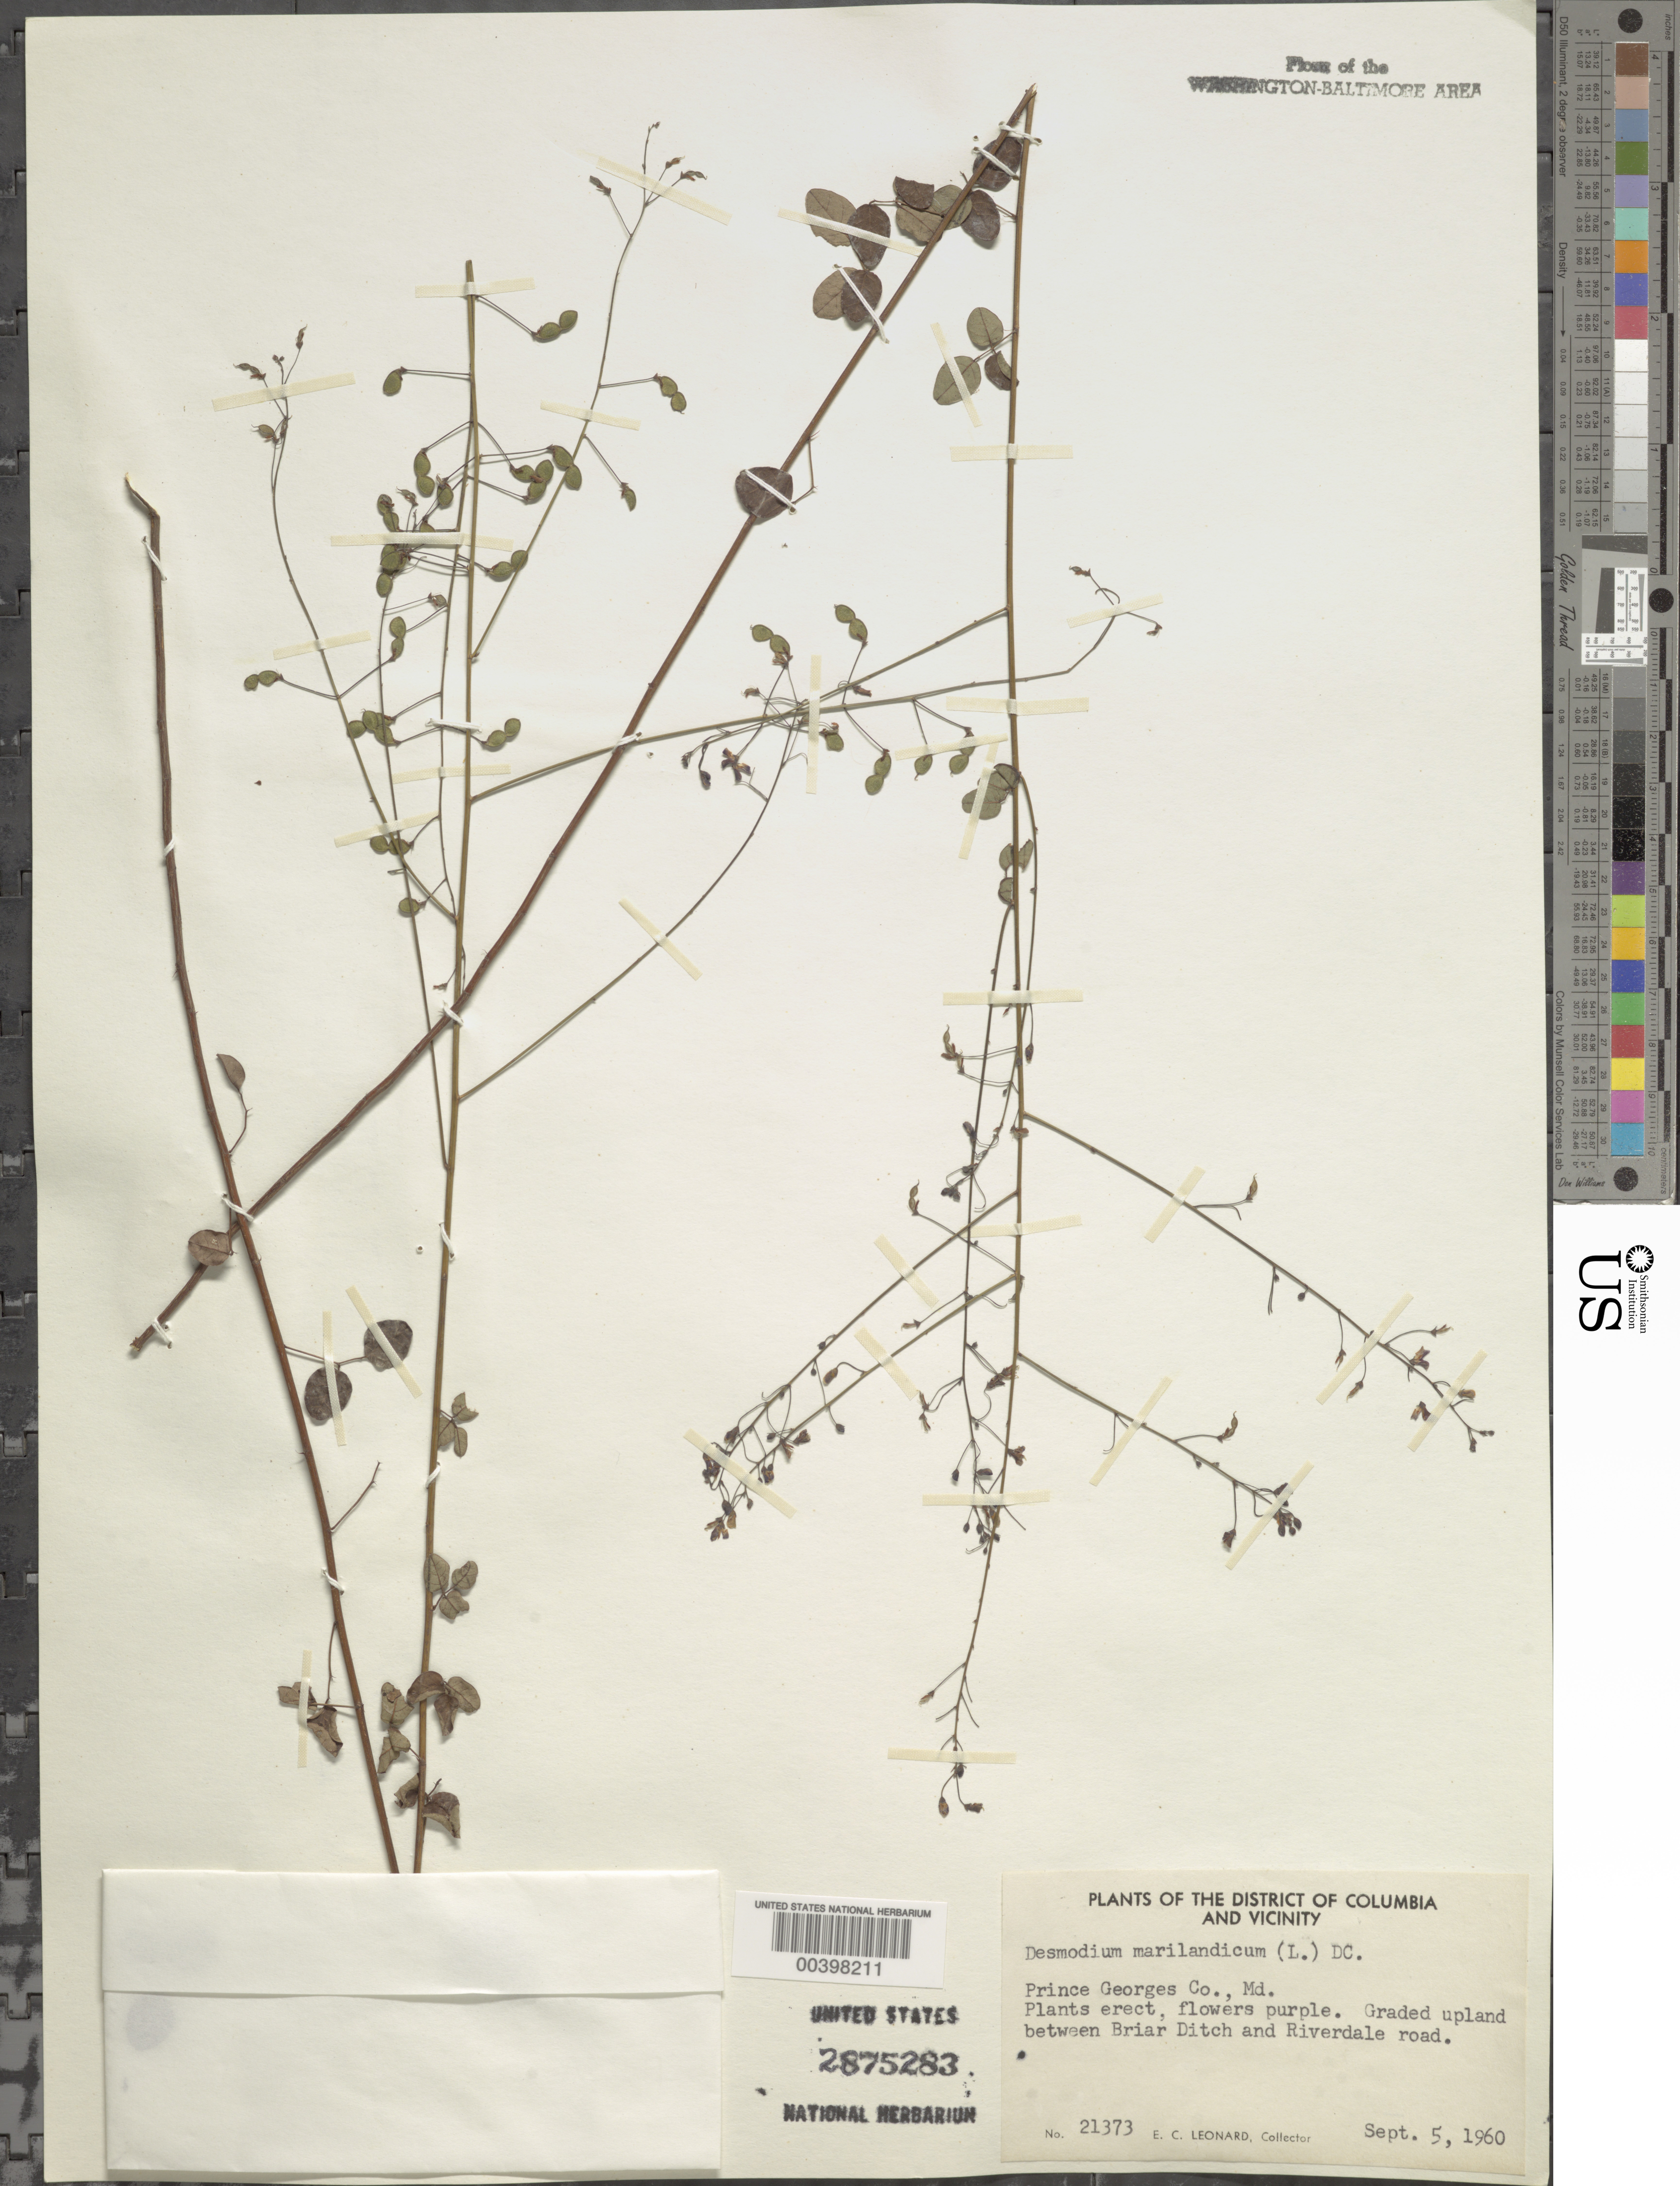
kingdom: Plantae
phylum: Tracheophyta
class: Magnoliopsida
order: Fabales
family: Fabaceae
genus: Desmodium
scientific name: Desmodium marilandicum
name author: Darl.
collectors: E. C. Leonard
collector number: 21373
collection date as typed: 05 Sep 1960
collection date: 1960-09-05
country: United States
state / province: Maryland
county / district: Prince George's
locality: Between Briar Ditch and Rivedale Road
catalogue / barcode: US 2875283